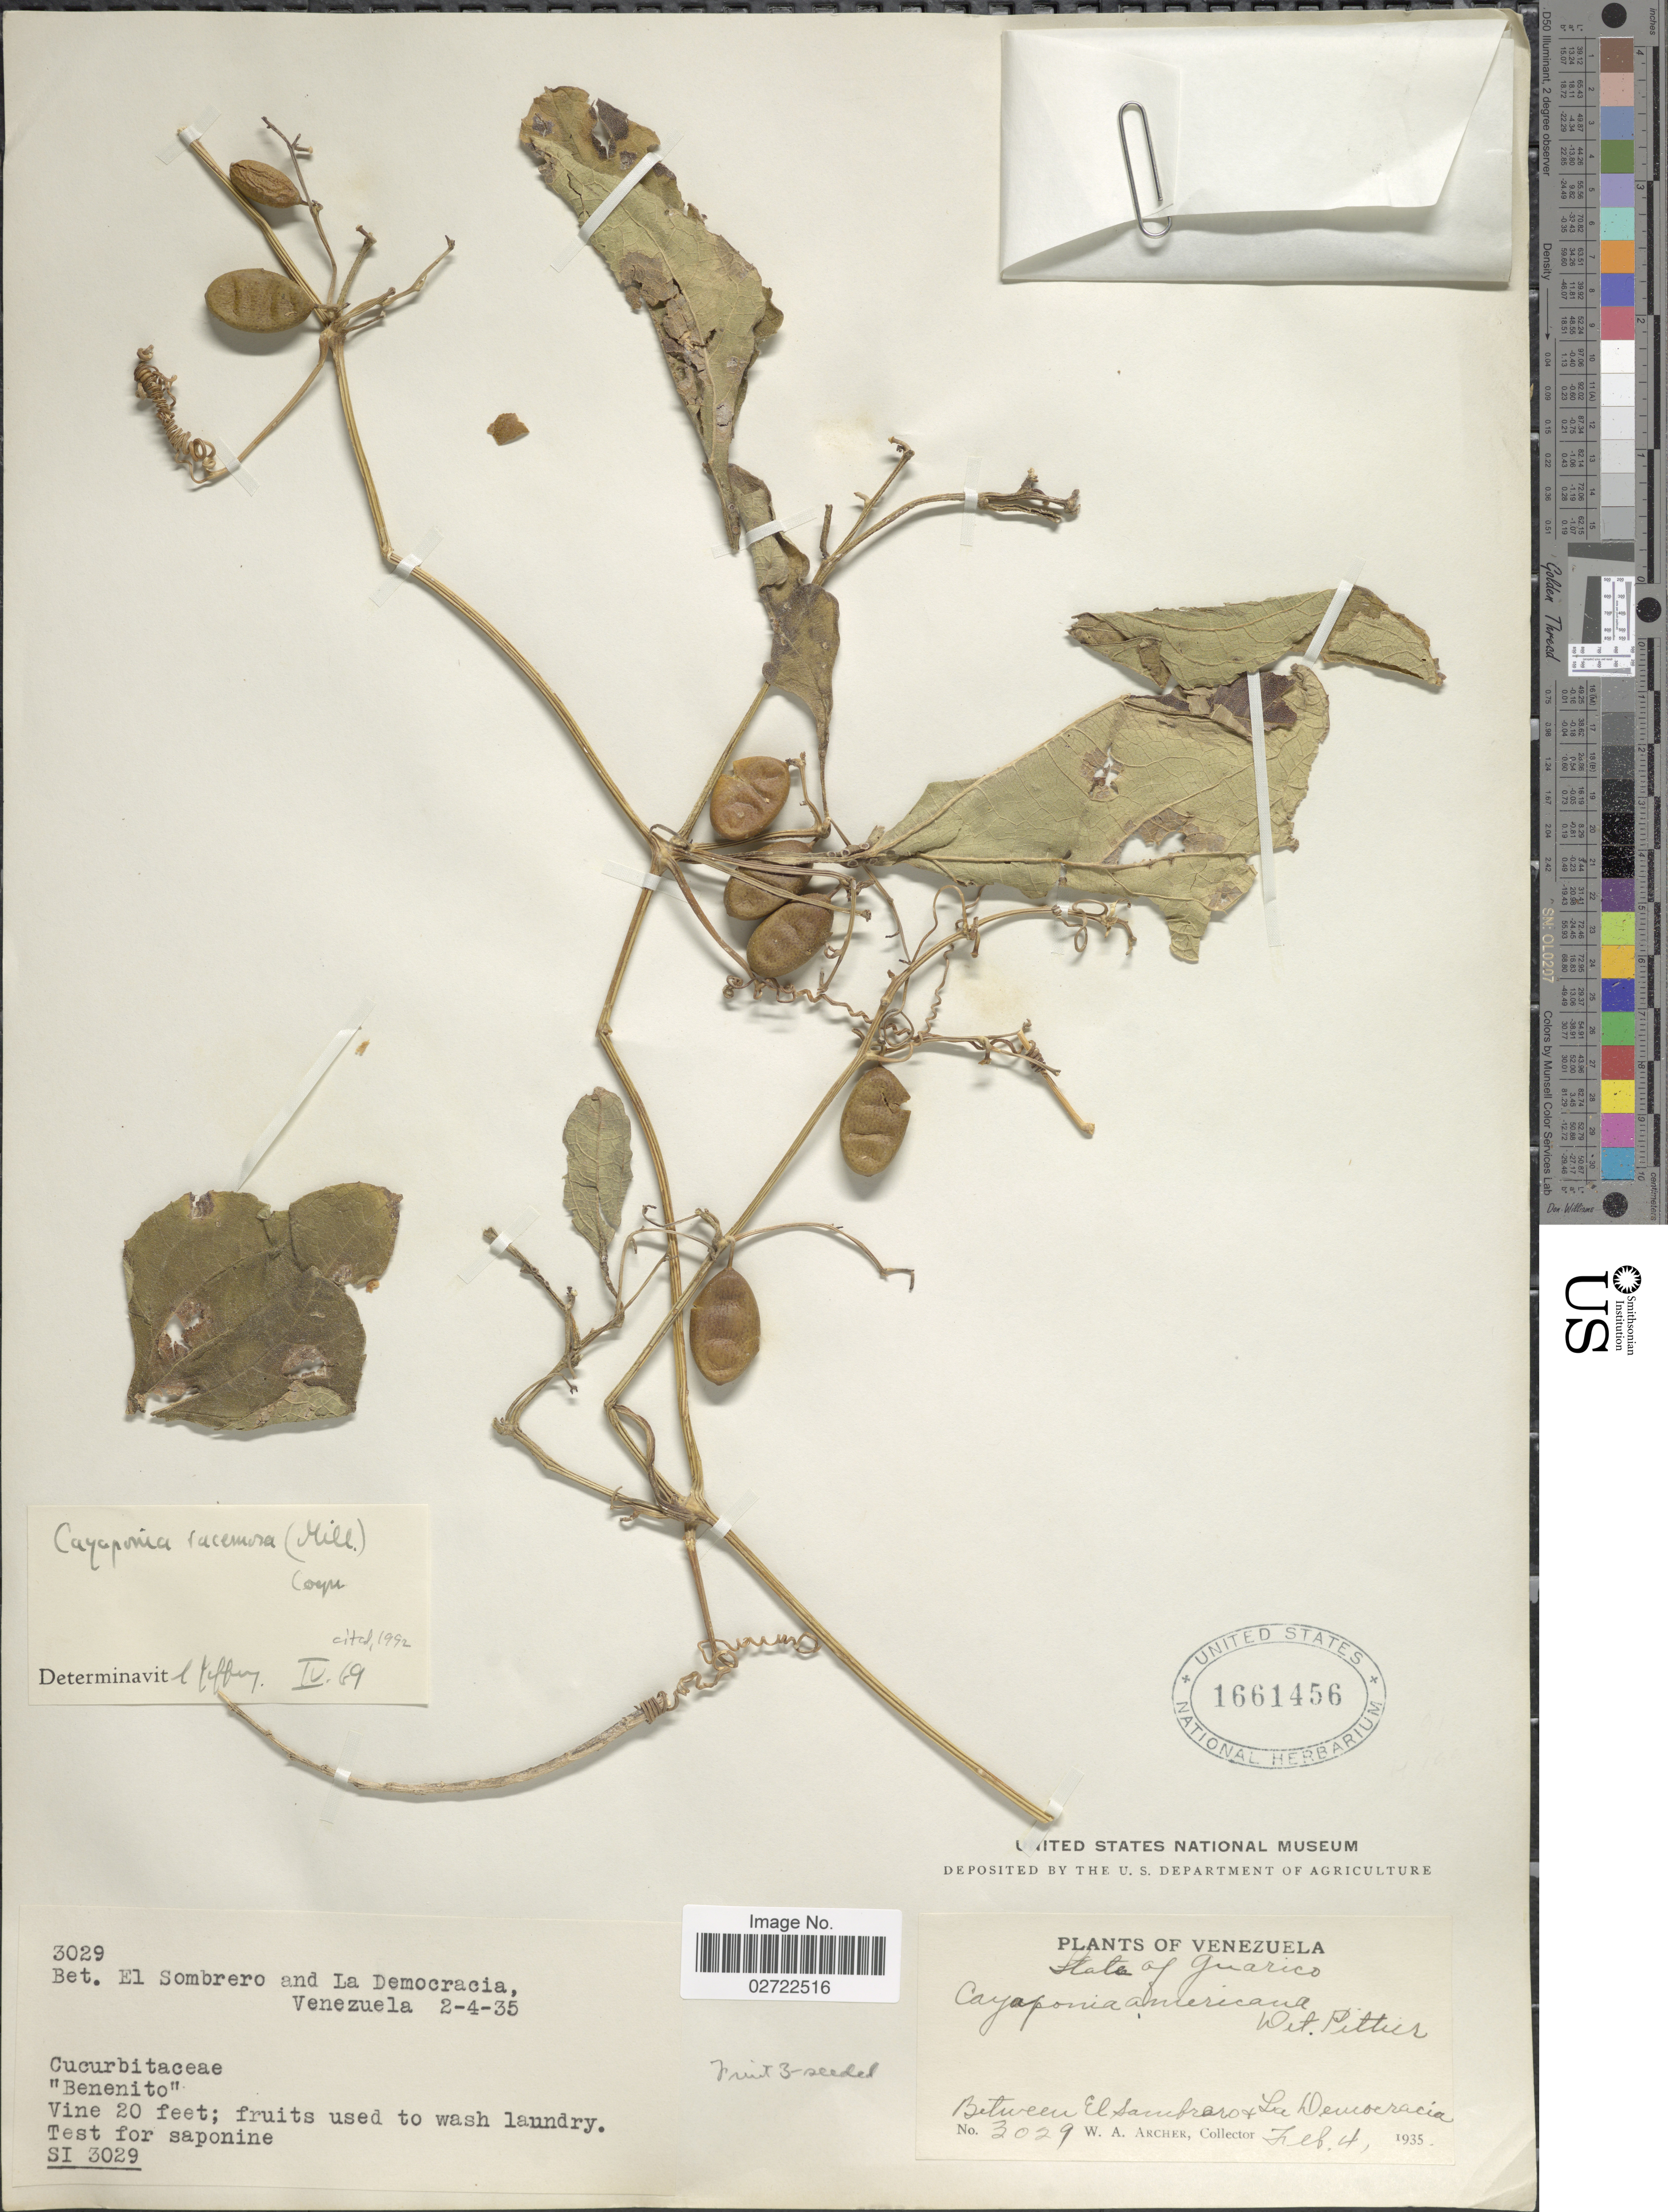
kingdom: Plantae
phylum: Tracheophyta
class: Magnoliopsida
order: Cucurbitales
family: Cucurbitaceae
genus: Cayaponia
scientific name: Cayaponia racemosa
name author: (Mill.) Cogn.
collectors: W. A. Archer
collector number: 3029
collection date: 1935-02-04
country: Venezuela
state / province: Guárico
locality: Between El Sombrero and La Democracia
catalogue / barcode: US 1661456